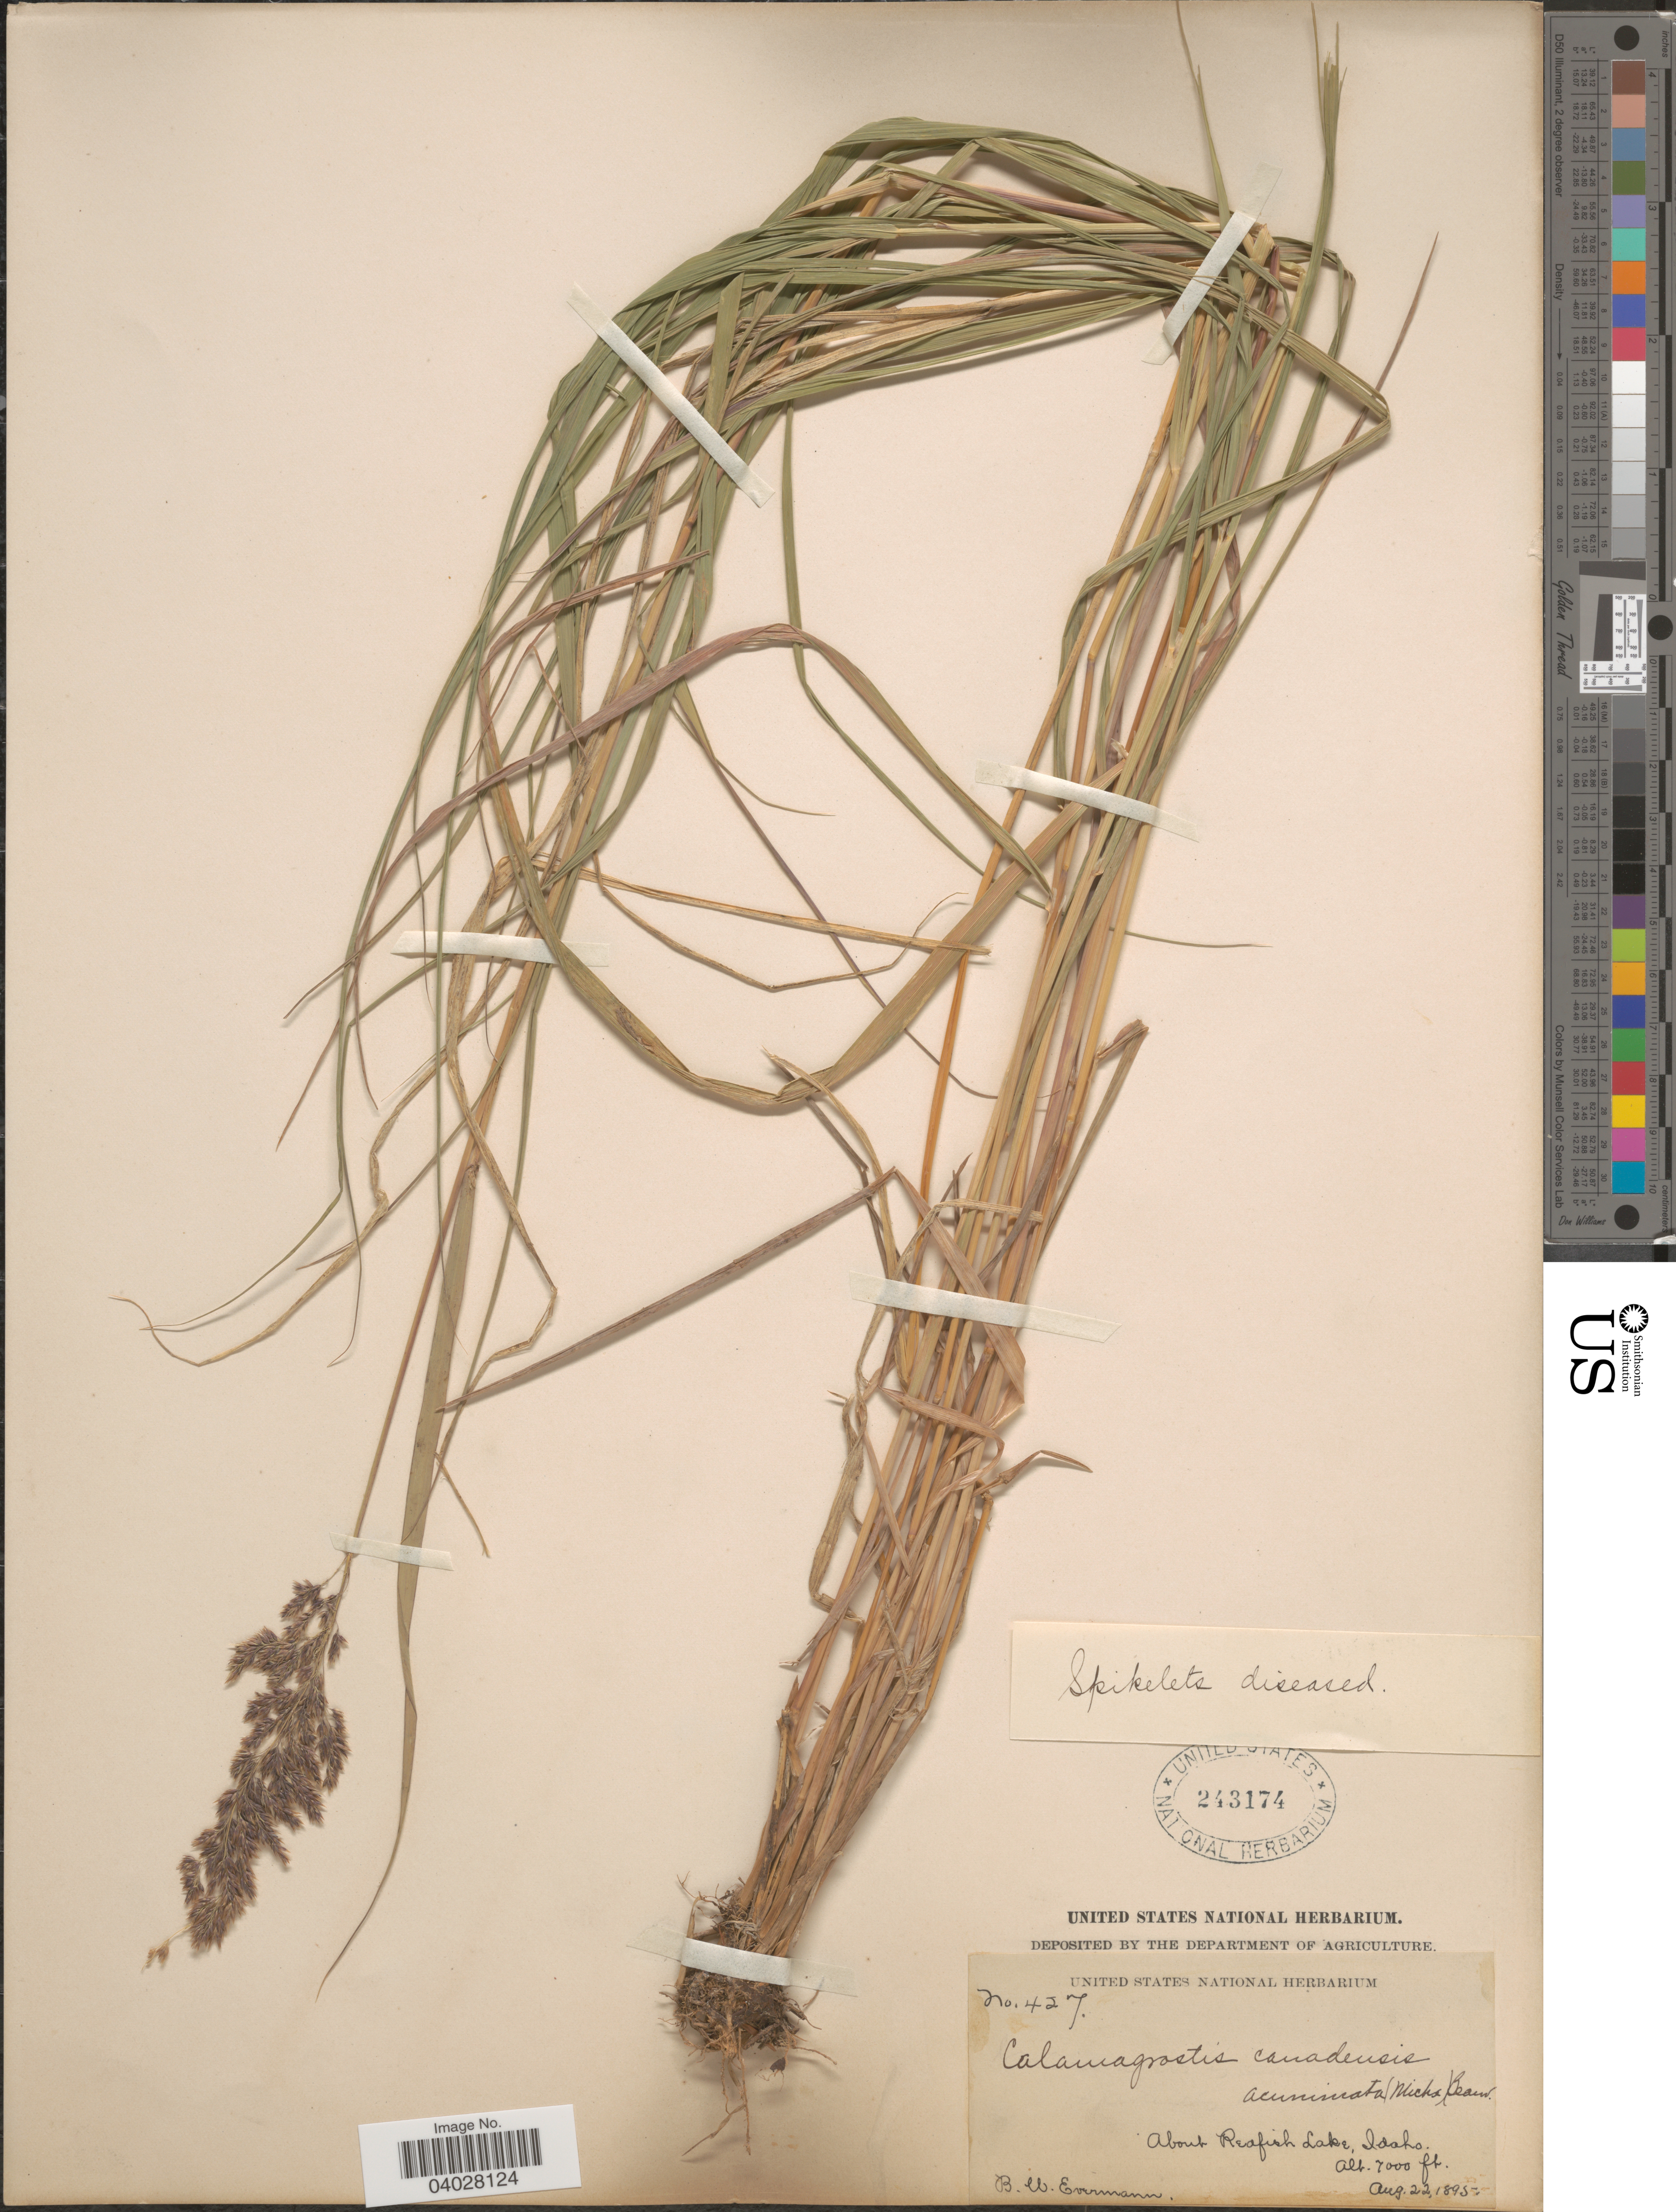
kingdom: Plantae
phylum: Tracheophyta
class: Liliopsida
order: Poales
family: Poaceae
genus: Calamagrostis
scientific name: Calamagrostis canadensis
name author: (Michx.) P. Beauv.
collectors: B. W. Evermann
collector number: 427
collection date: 1895-08-22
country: United States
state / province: Idaho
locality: About Reafish Lake.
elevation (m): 2134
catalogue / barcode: US 243174